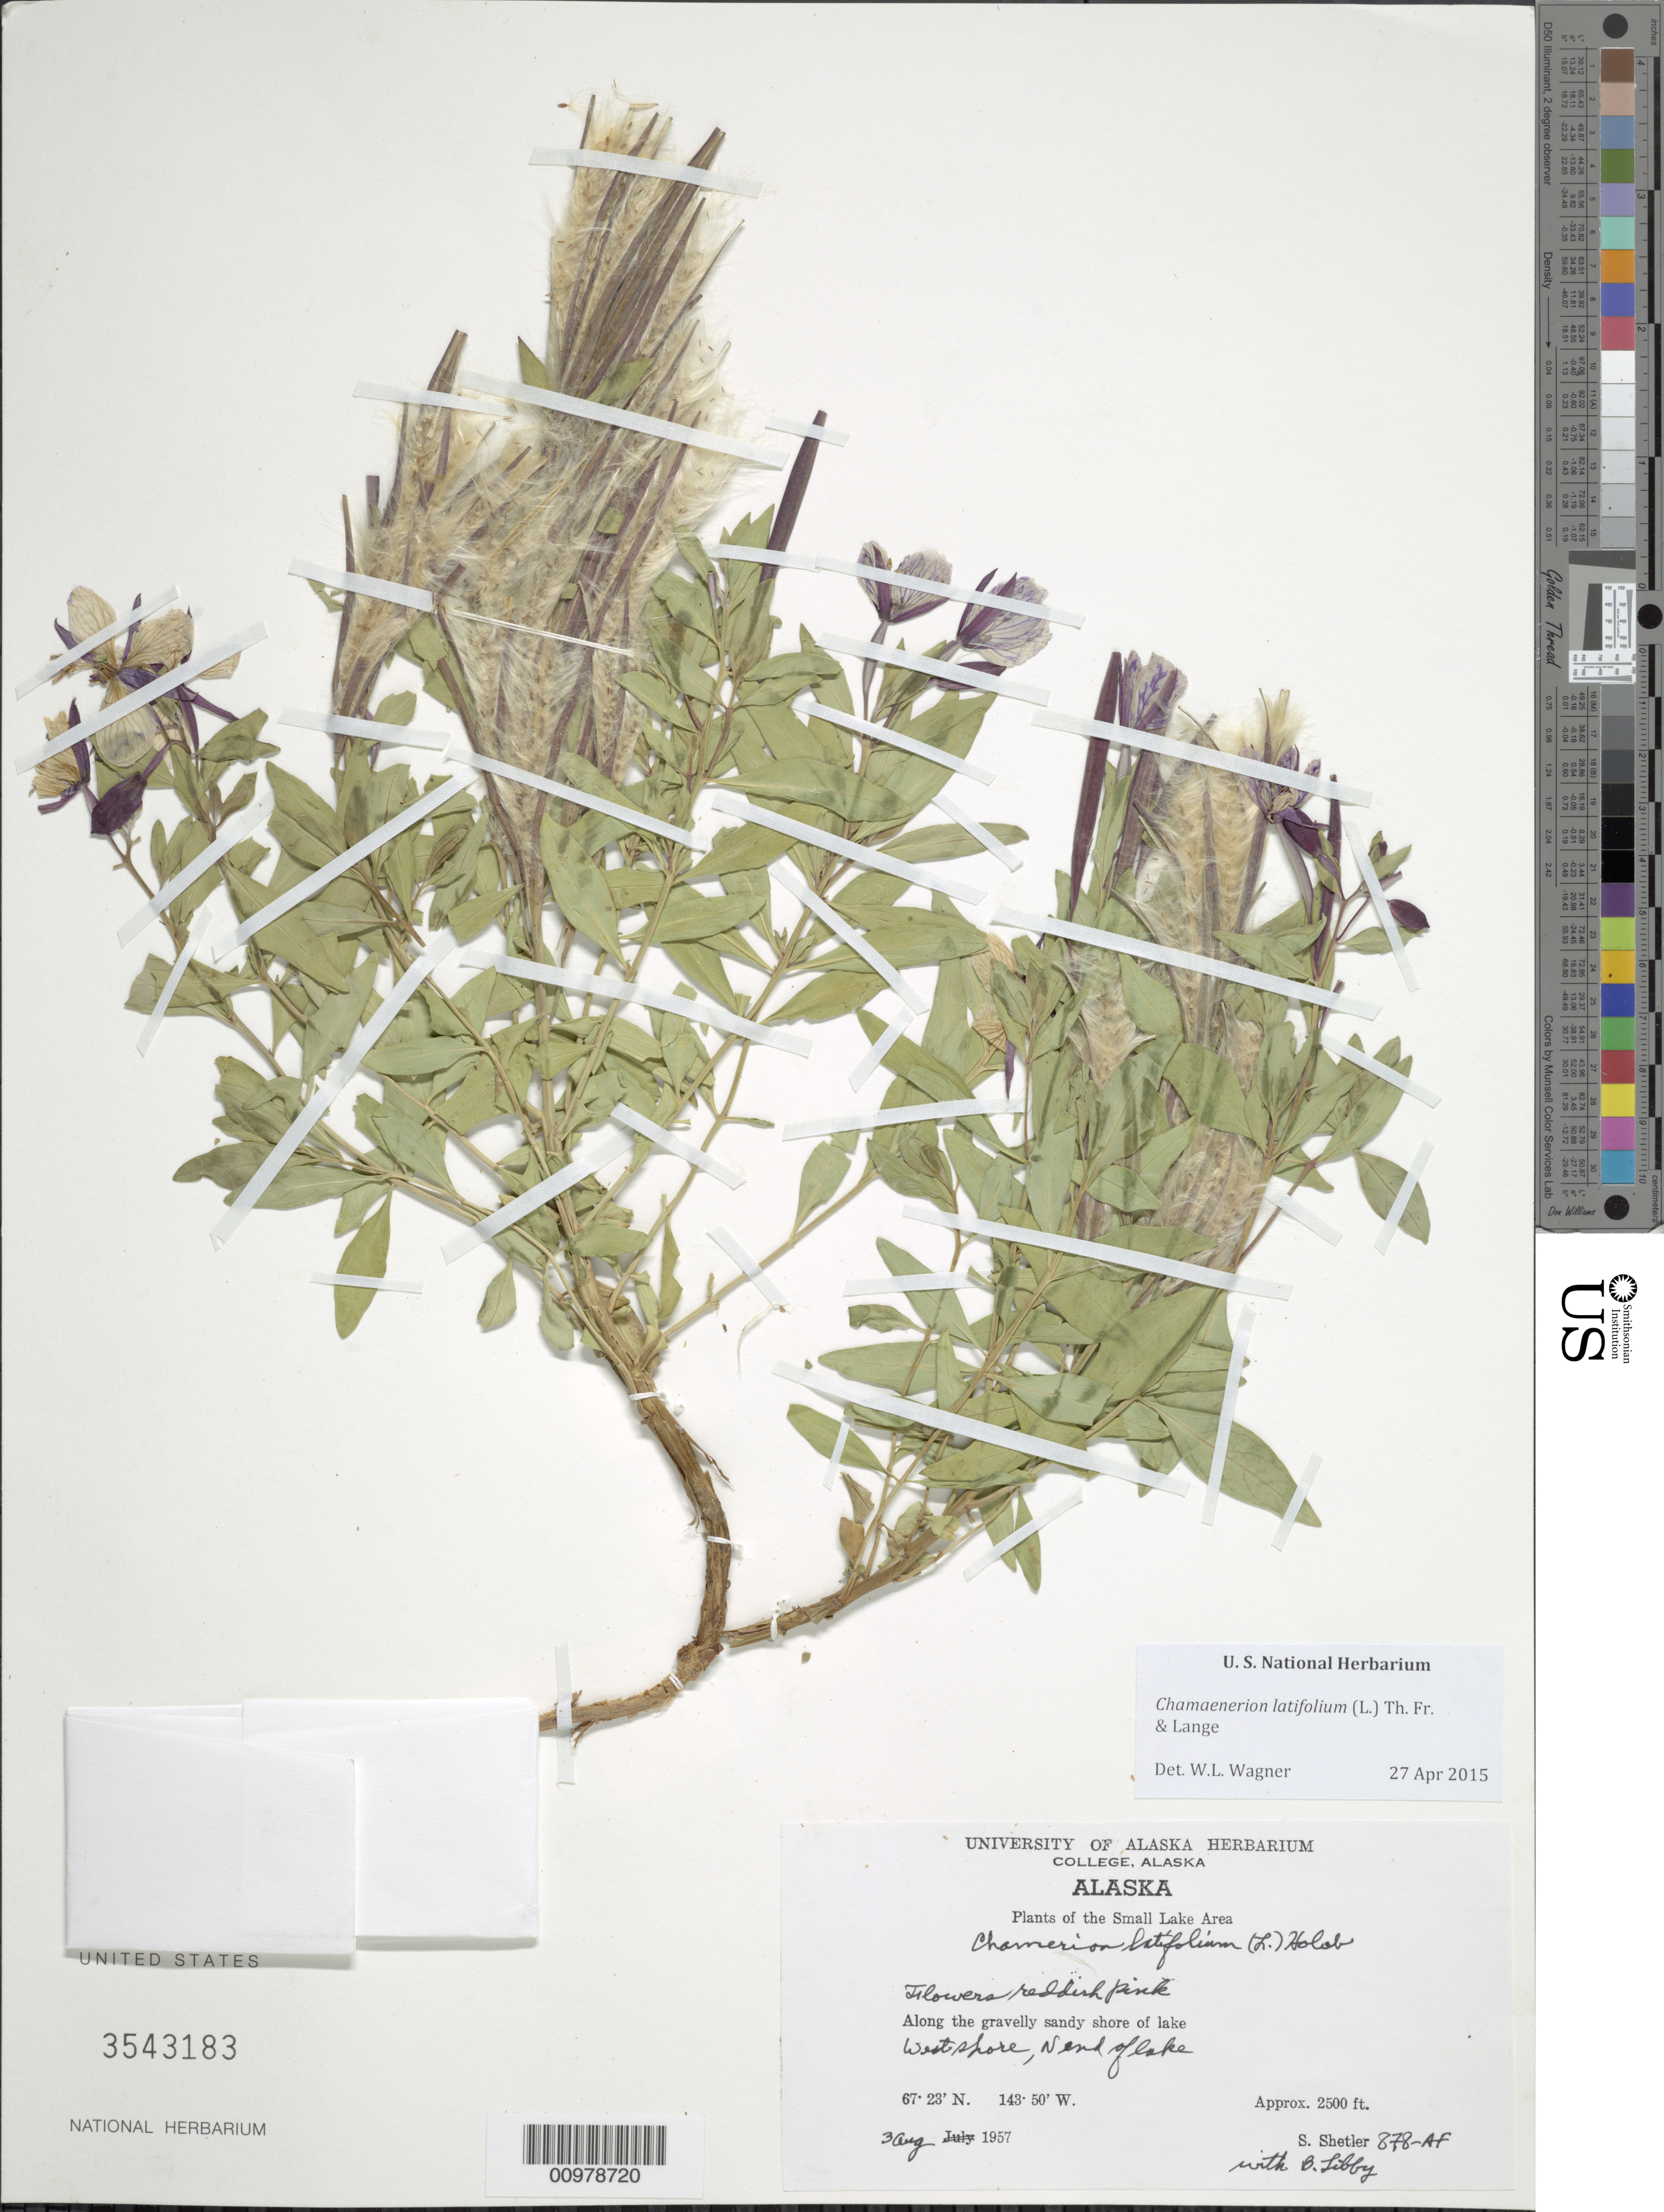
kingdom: Plantae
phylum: Tracheophyta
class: Magnoliopsida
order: Myrtales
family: Onagraceae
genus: Chamaenerion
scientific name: Chamaenerion latifolium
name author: (L.) Th. Fr. & Lange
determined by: Wagner, W. L., (BOT), Smithsonian Institution - National Museum of Natural History (UNITED STATES)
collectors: S. Shetler & B. Libby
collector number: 878-AF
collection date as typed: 3 Aug 1957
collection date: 1957-08-03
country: United States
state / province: Alaska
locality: Small Lake Area, west shore, N end of lake.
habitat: Gravellly, sandy shore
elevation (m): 762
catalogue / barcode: US 3543183